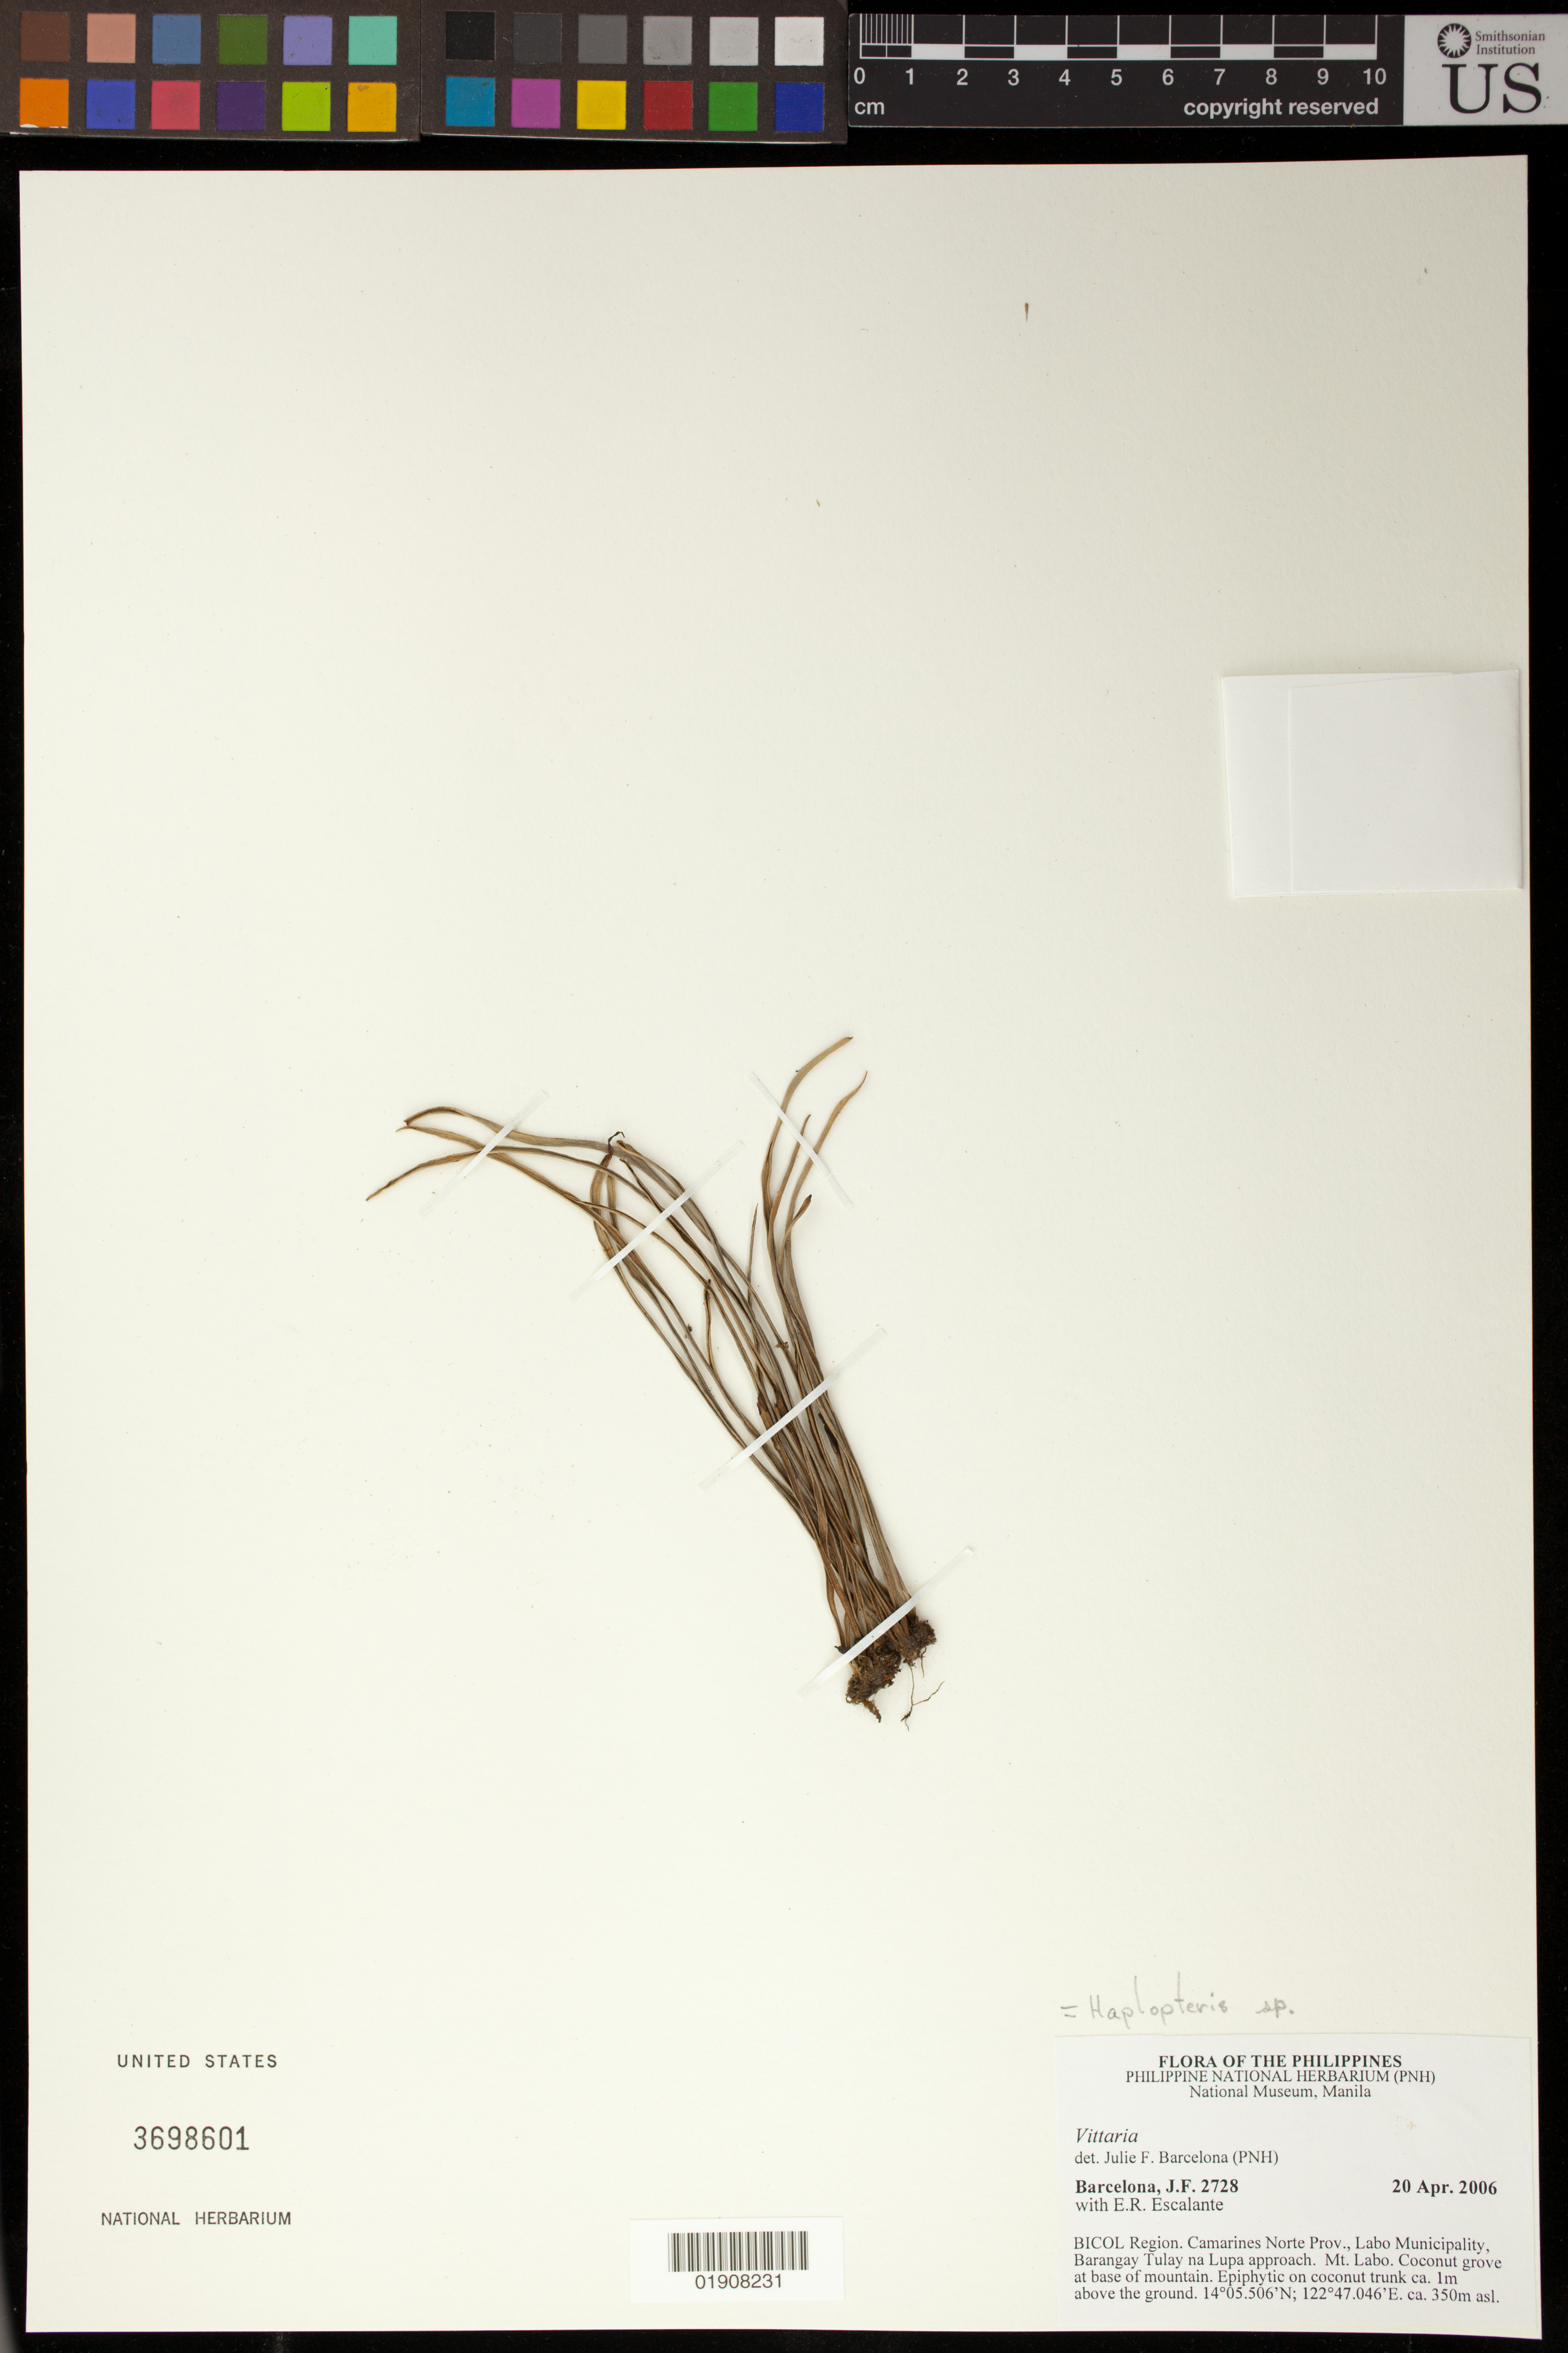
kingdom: Plantae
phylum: Tracheophyta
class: Polypodiopsida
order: Polypodiales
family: Pteridaceae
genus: Haplopteris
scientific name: Haplopteris sp.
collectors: J. F. Barcelona & E. Escalante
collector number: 2728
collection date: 2006-04-20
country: Philippines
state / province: Bicol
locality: Bicol Region, Camarines Norte Prov., Labo Municipality, Barangay Tulay na Lupa approach, Mt. Labo. Coconut grove at base of mountain.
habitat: Coconut grove.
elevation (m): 350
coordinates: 14 05.506 N, 122 47.046 E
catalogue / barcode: US 3698601